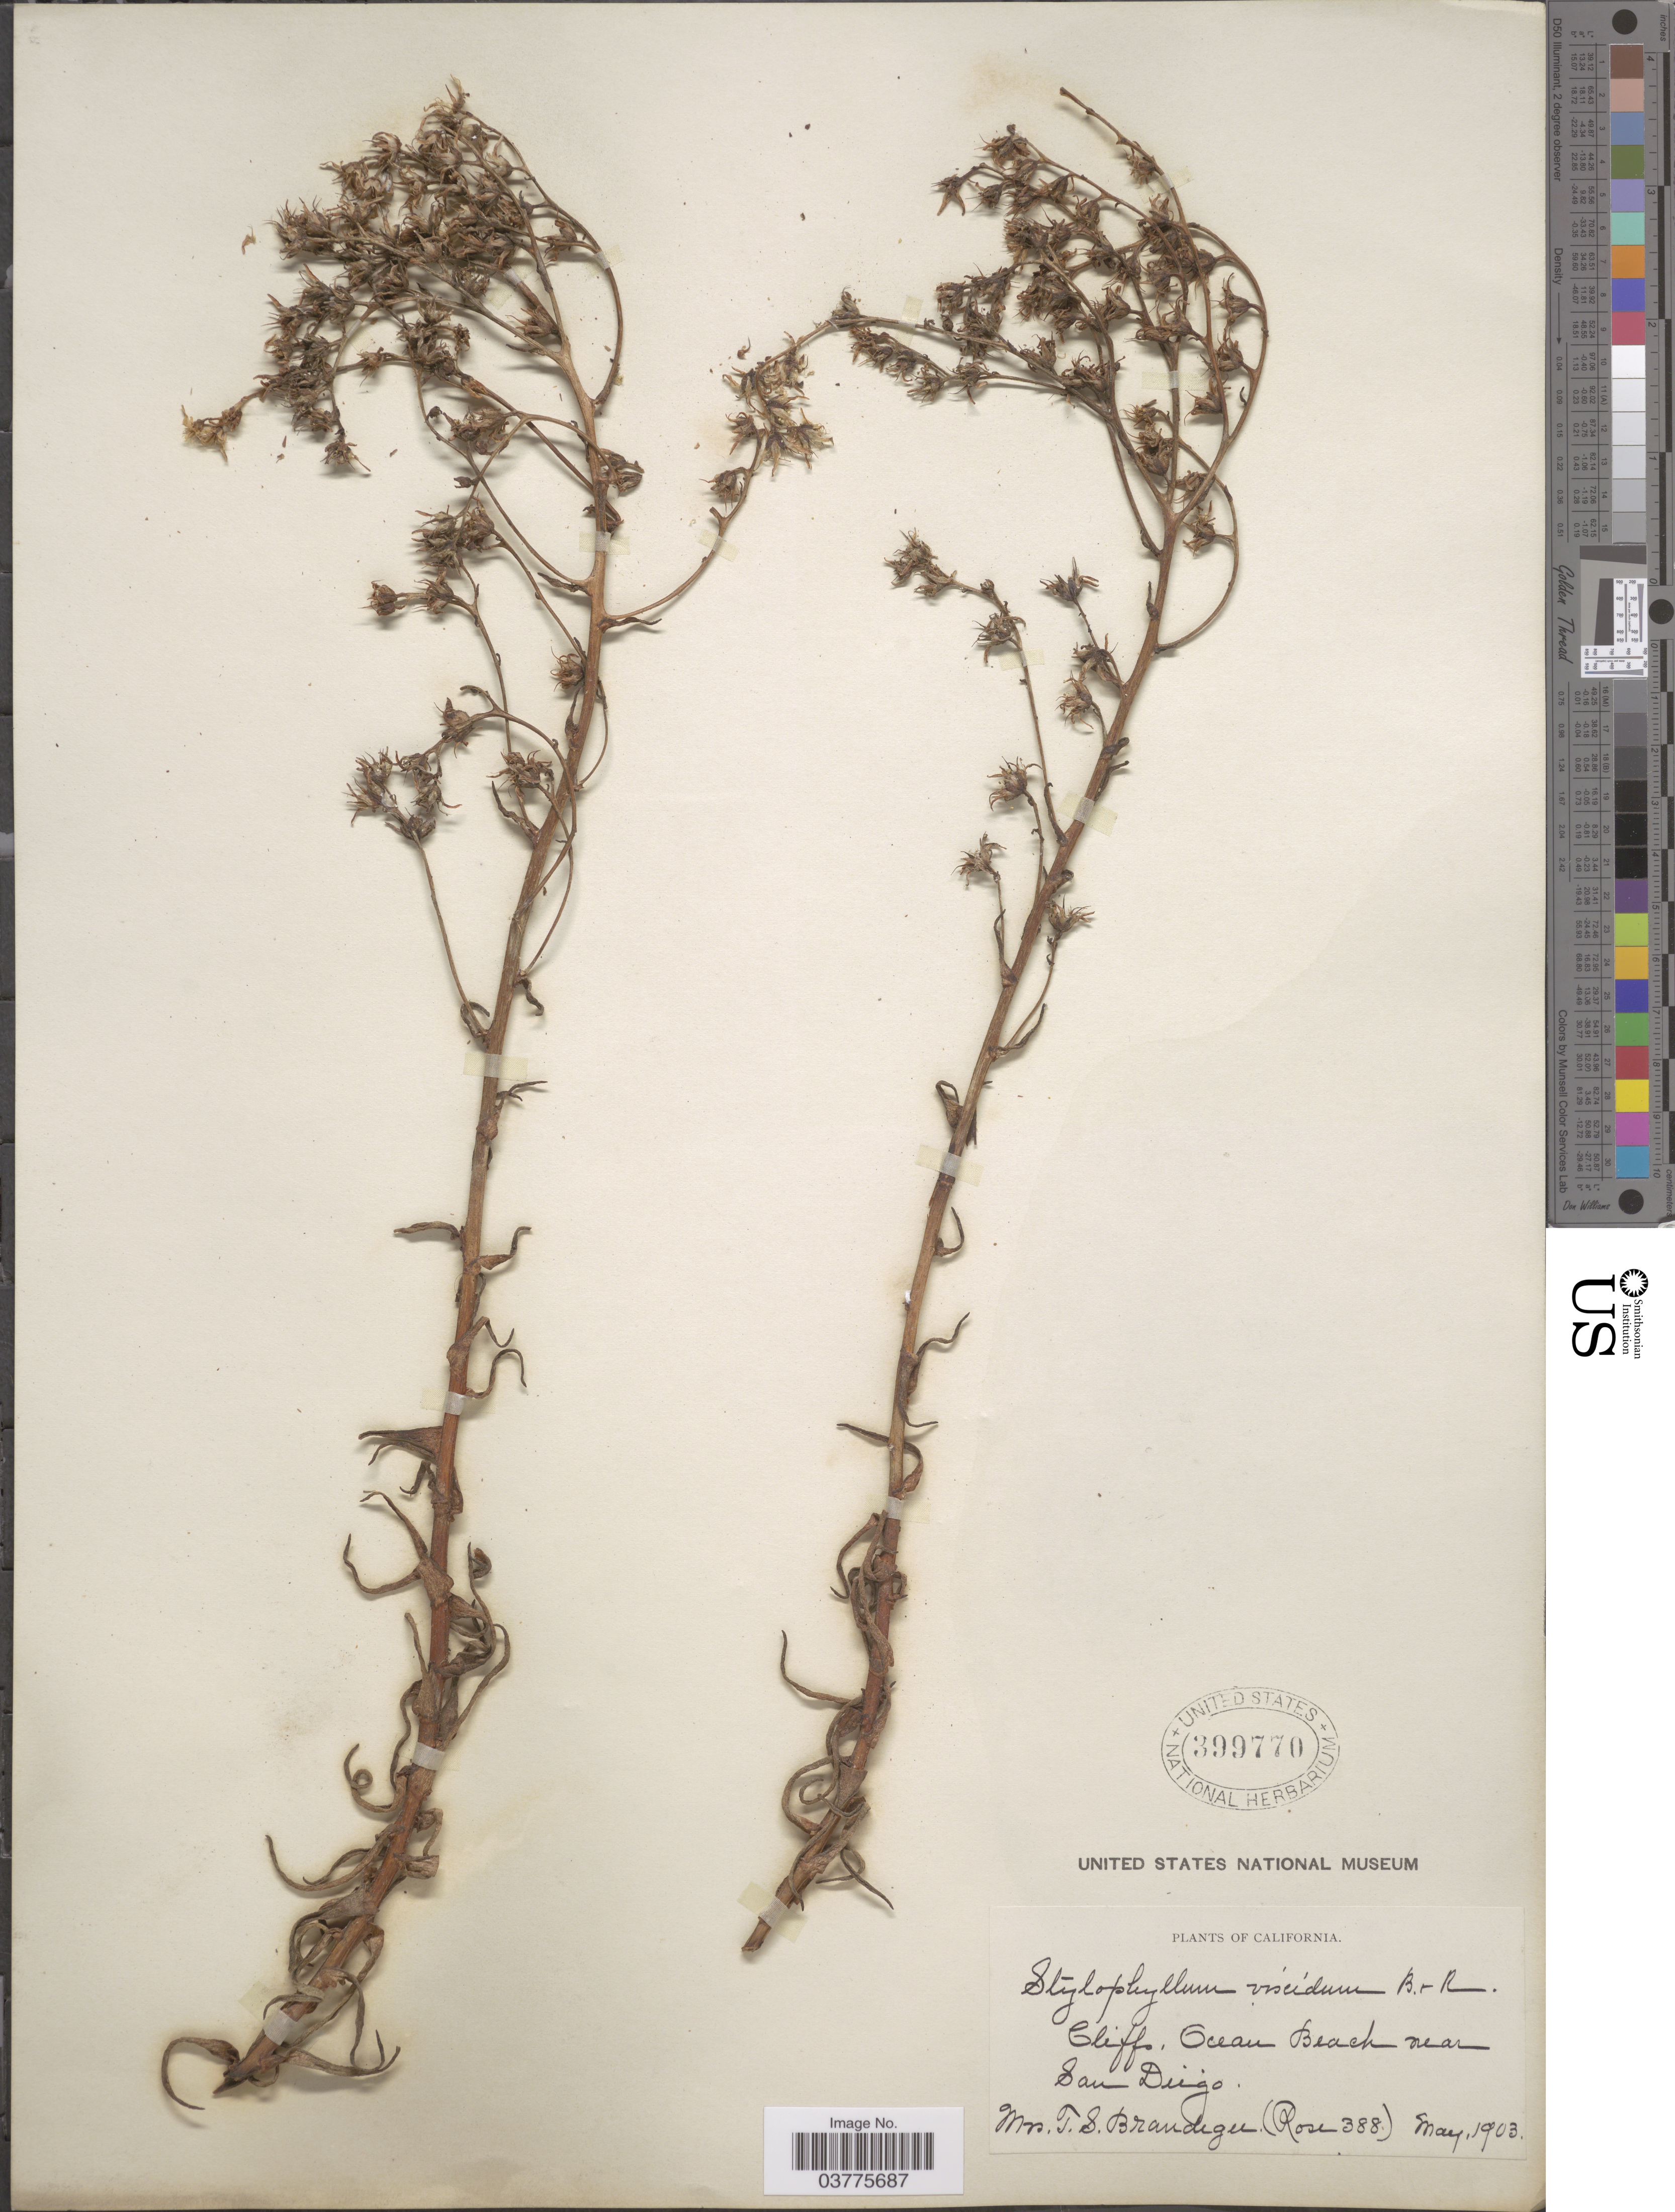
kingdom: Plantae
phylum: Tracheophyta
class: Magnoliopsida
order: Saxifragales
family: Crassulaceae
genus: Dudleya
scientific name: Dudleya viscida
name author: (S. Watson) Moran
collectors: M. K. Brandegee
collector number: Rose388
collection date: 1903-05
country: United States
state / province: California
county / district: San Diego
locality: Cliffs, Ocean Beach near San Diego.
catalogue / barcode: US 399770